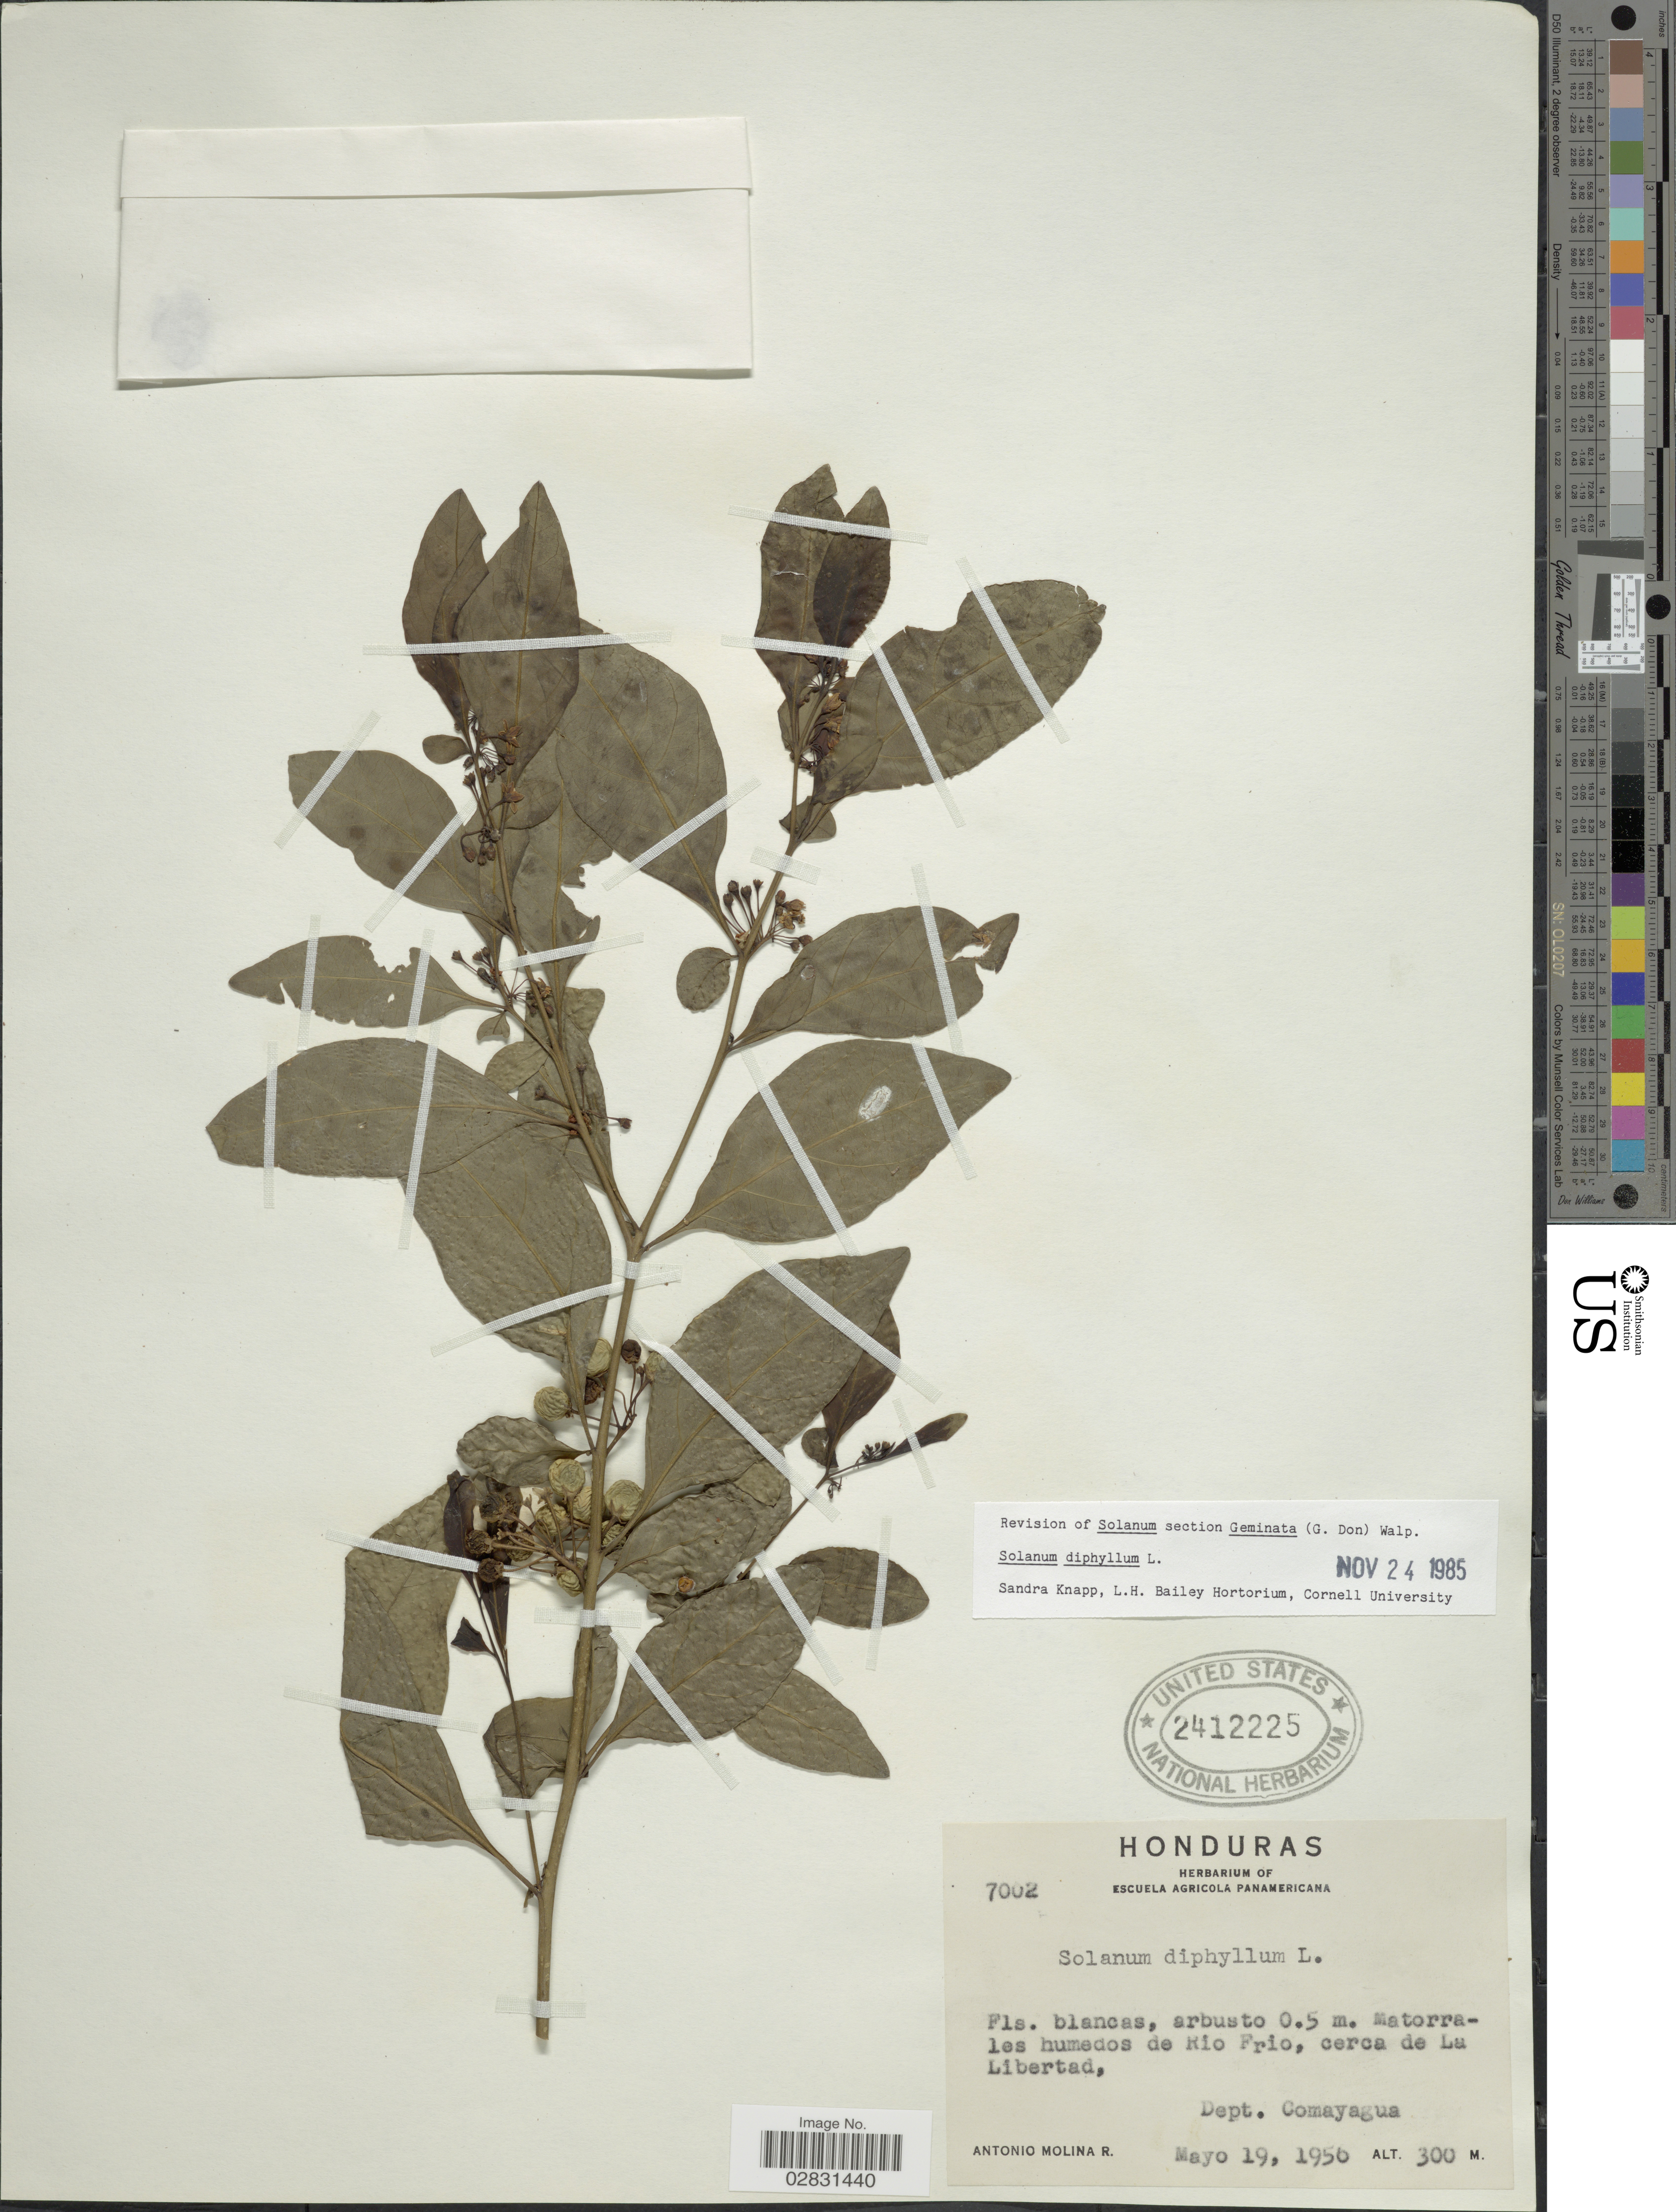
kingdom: Plantae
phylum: Tracheophyta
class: Magnoliopsida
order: Solanales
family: Solanaceae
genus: Solanum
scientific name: Solanum diphyllum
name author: L.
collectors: A. Molina R.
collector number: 7002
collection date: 1956-05-19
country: Honduras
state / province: Comayagua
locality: Matorrales humedos de Rio Frio, cerca de La Libertad, Dept. Comayagua.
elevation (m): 300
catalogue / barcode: US 2412225